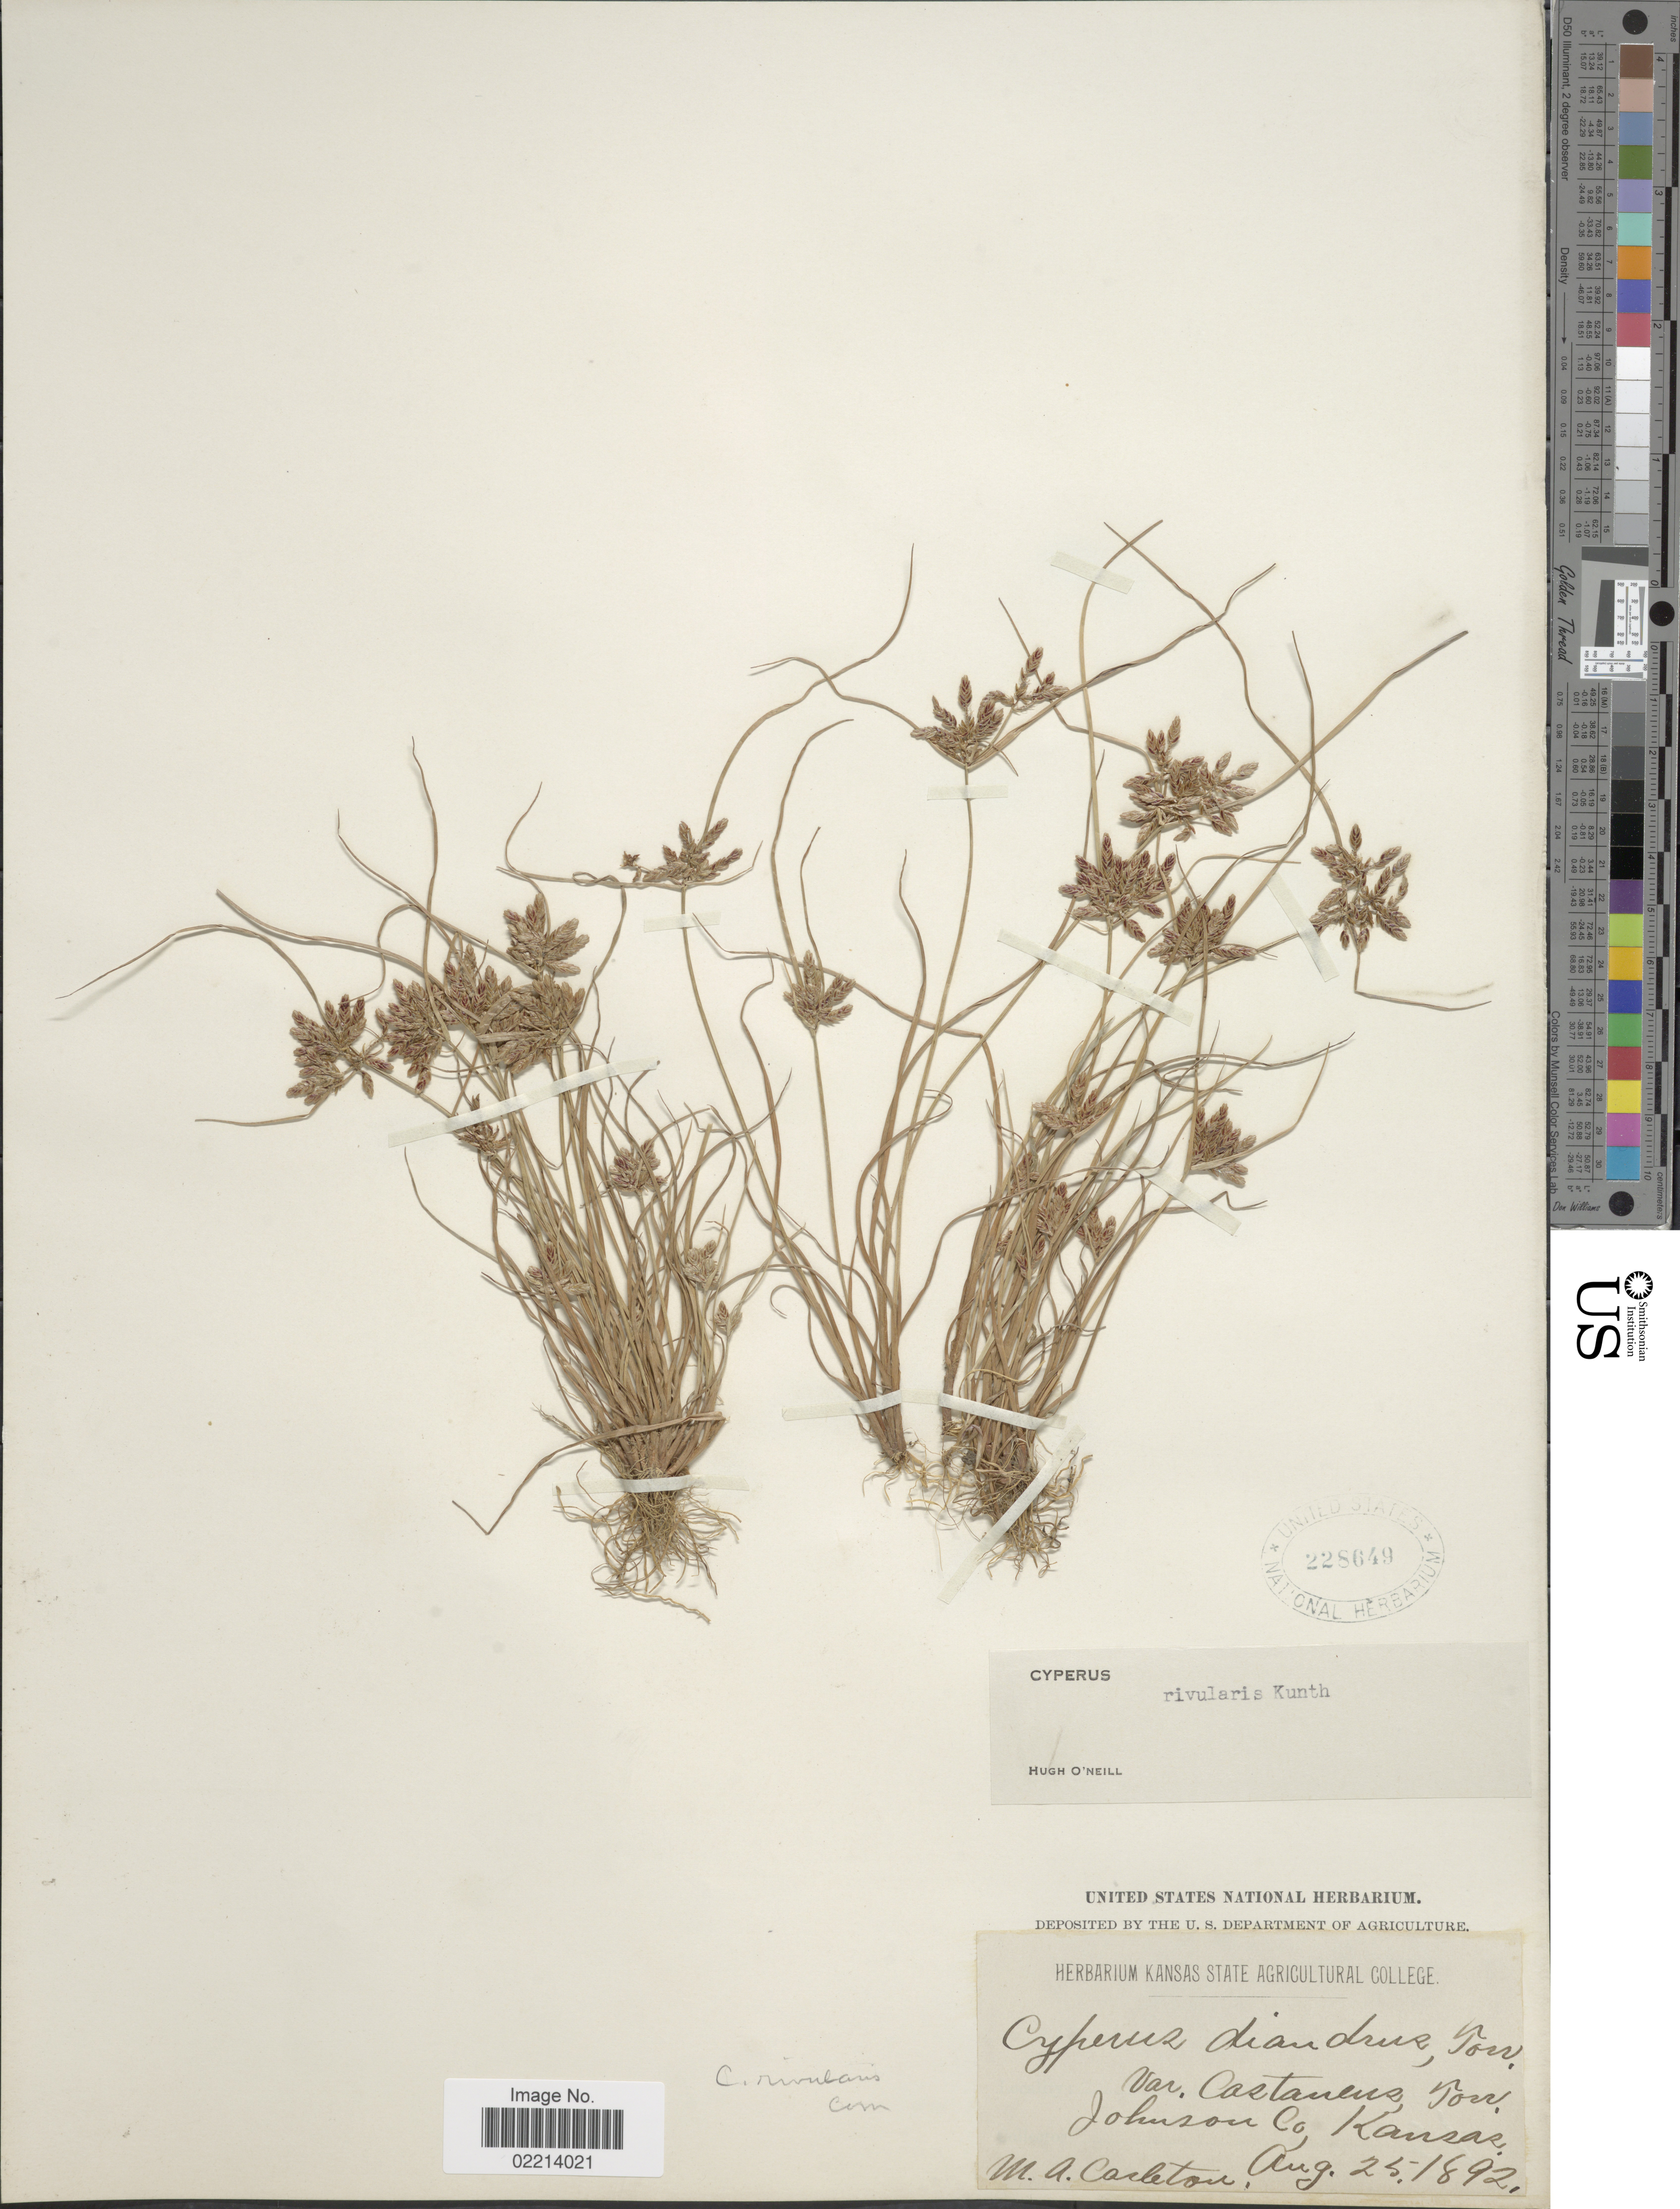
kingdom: Plantae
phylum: Tracheophyta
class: Liliopsida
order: Poales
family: Cyperaceae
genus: Cyperus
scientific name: Cyperus bipartitus Torr.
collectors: M. A. Carleton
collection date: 1892-08-25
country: United States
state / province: Kansas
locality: Johnson Co.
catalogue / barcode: US 228649